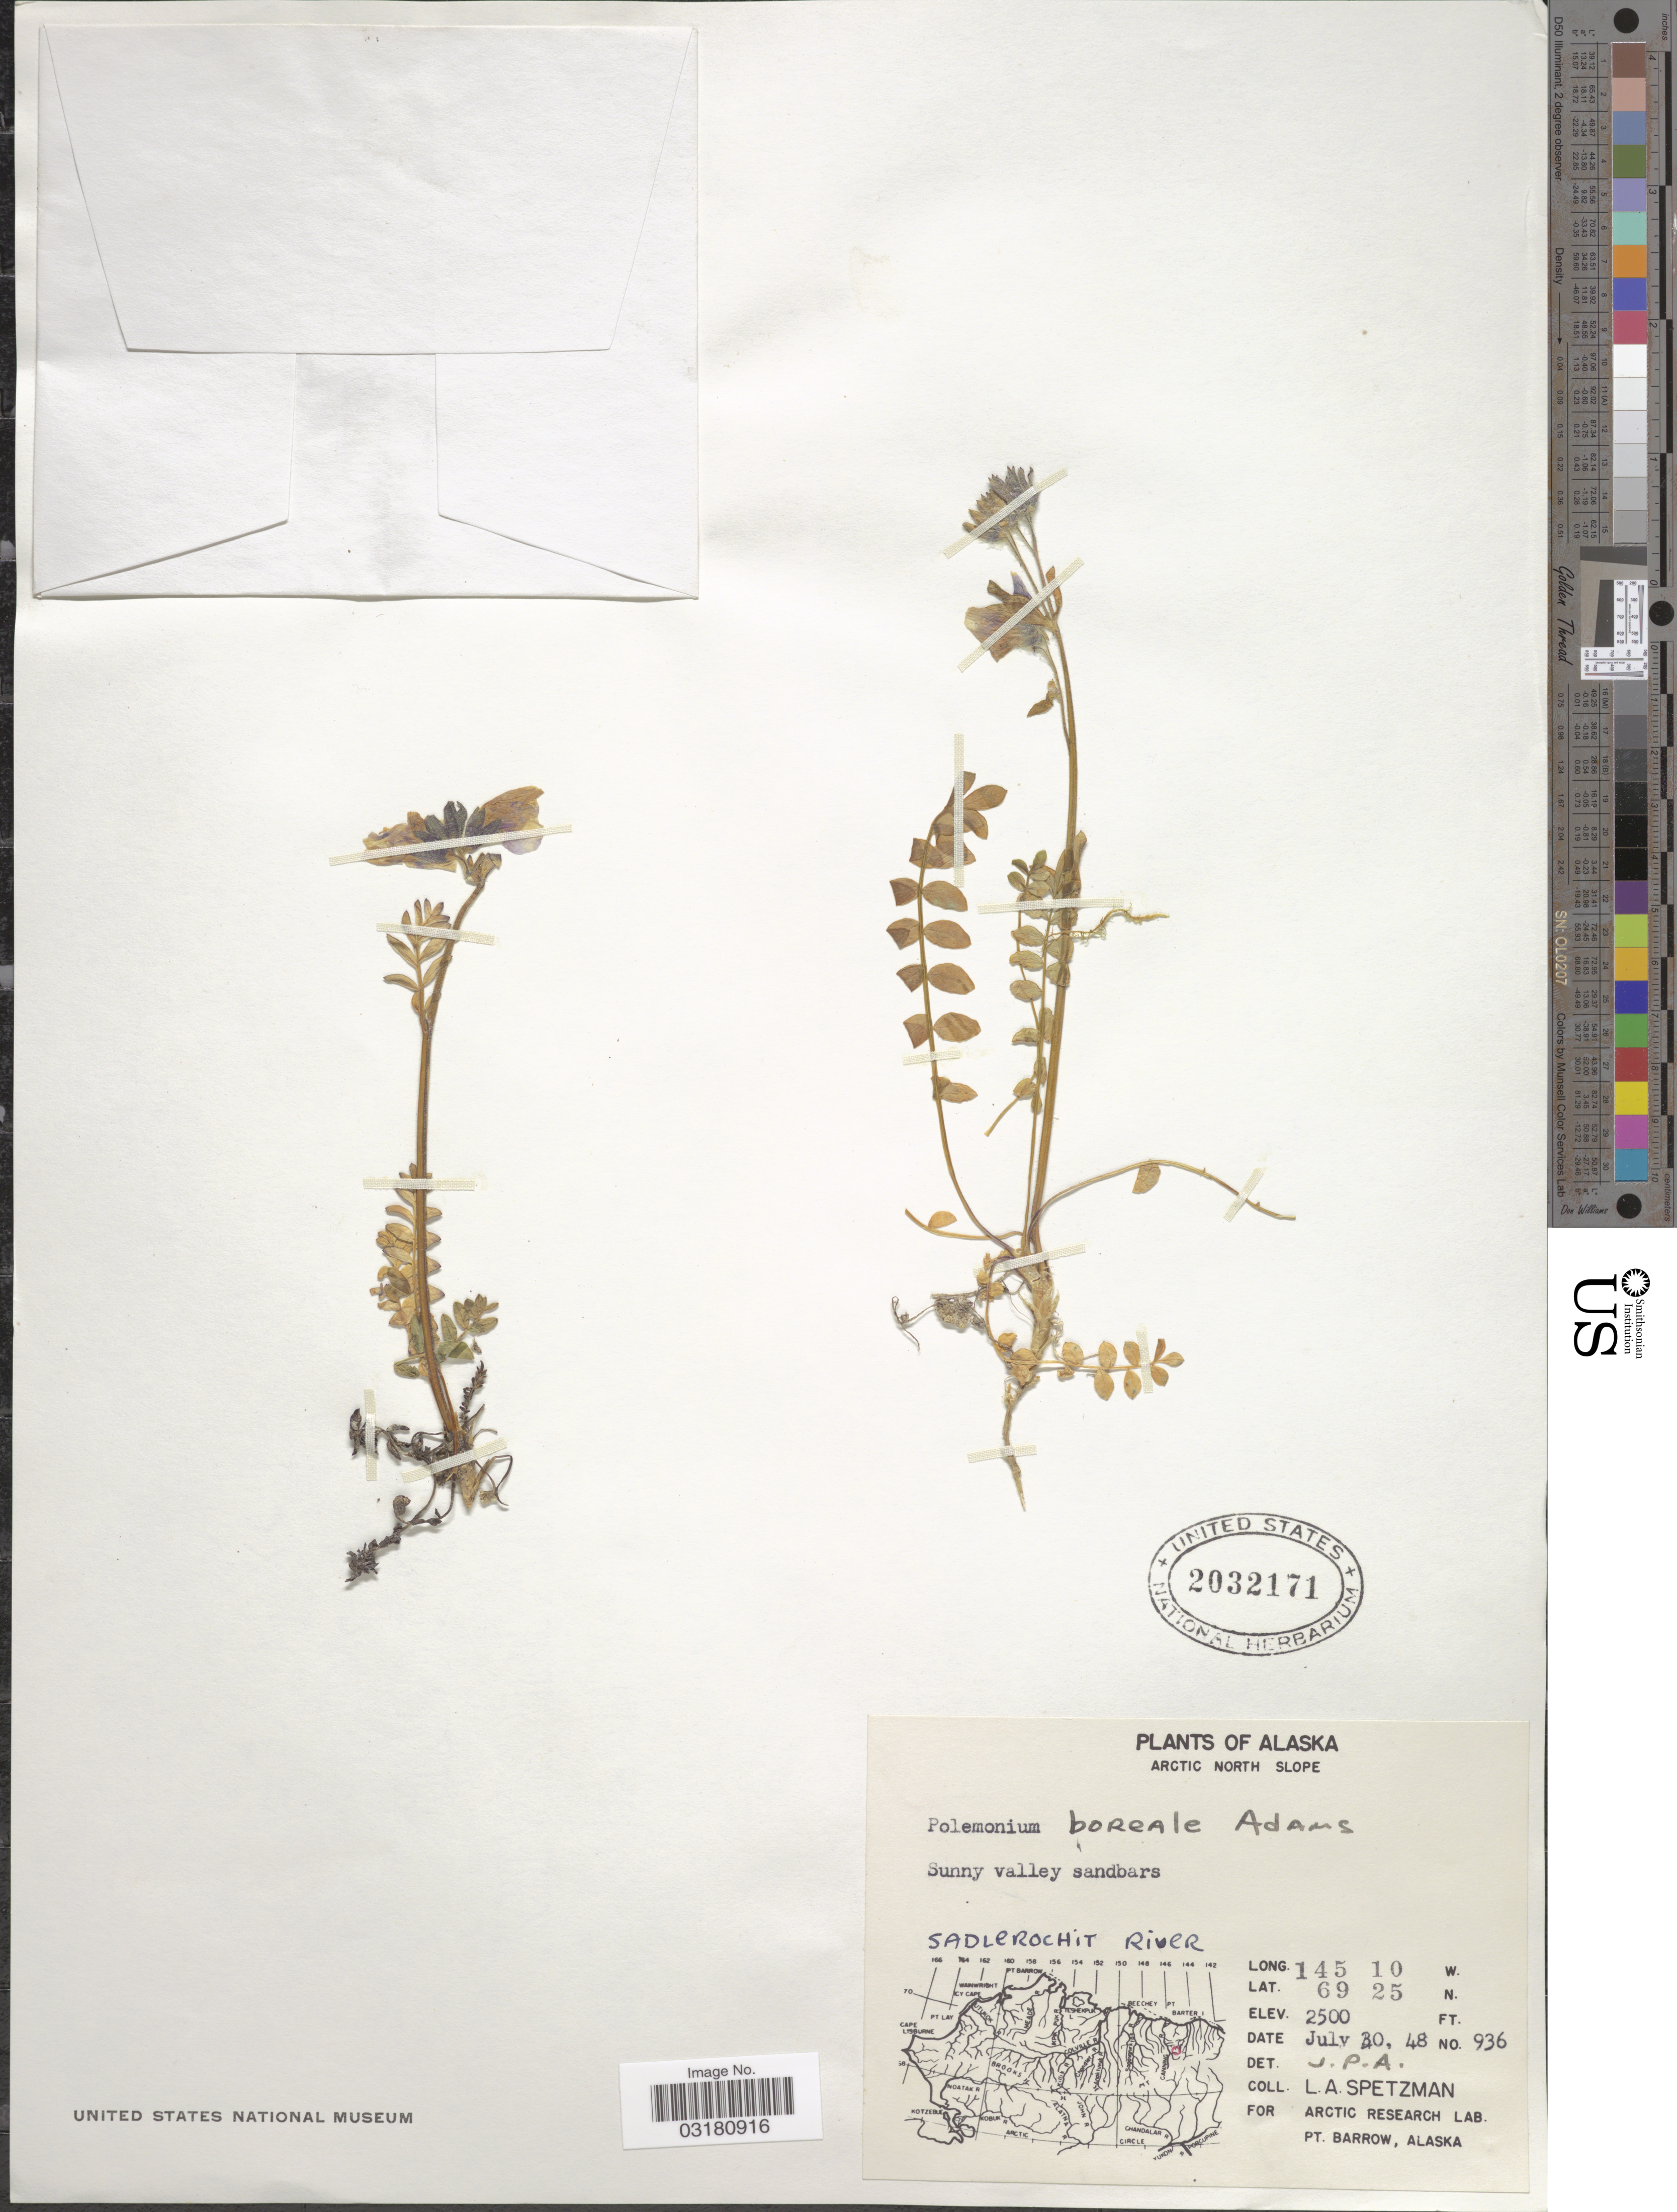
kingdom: Plantae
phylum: Tracheophyta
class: Magnoliopsida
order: Ericales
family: Polemoniaceae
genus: Polemonium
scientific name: Polemonium boreale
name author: Adams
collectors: L. Spetzman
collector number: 936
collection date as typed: Transcribed d/m/y: 30/7/48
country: United States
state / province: Alaska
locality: Arctic North Slope. Sunny valley sandbars. Sadlerochit River.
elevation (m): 762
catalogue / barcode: US 2032171